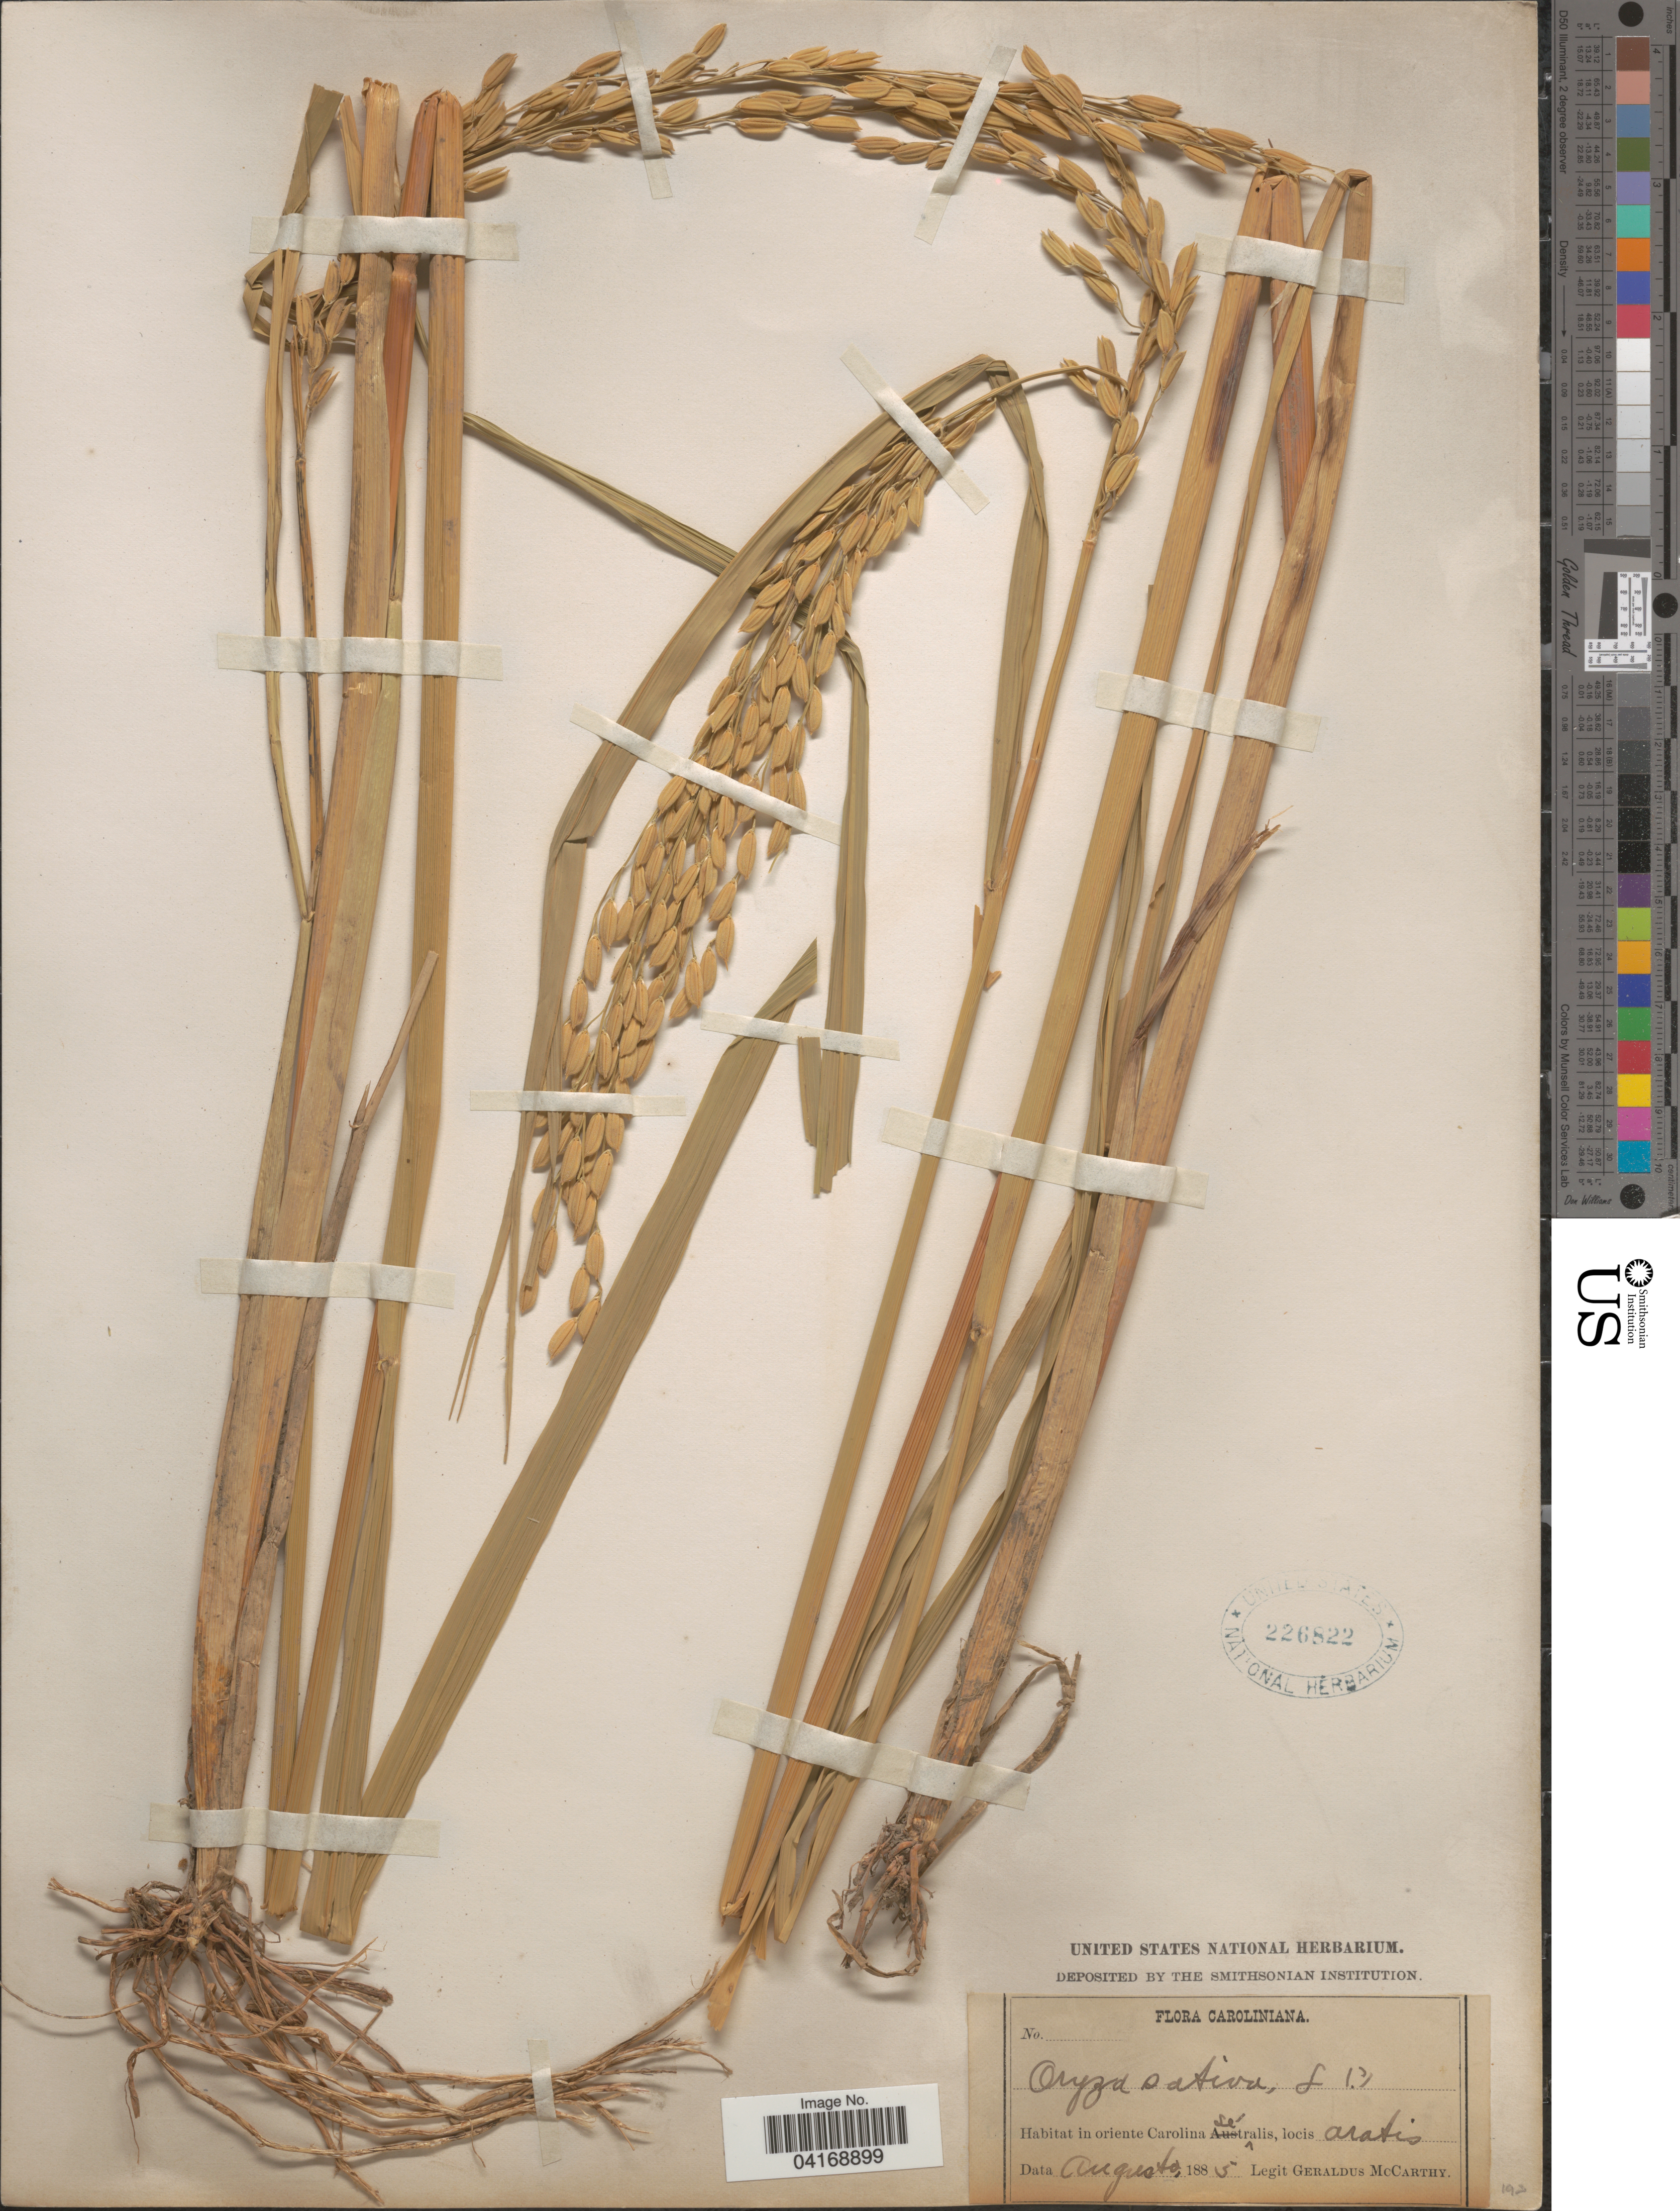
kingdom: Plantae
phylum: Tracheophyta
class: Liliopsida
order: Poales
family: Poaceae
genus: Oryza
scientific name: Oryza sativa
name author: L.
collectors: M. McCarthy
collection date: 1885-08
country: United States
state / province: North Carolina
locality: Caroliniana. In oriente Carolina Setralis.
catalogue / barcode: US 226822